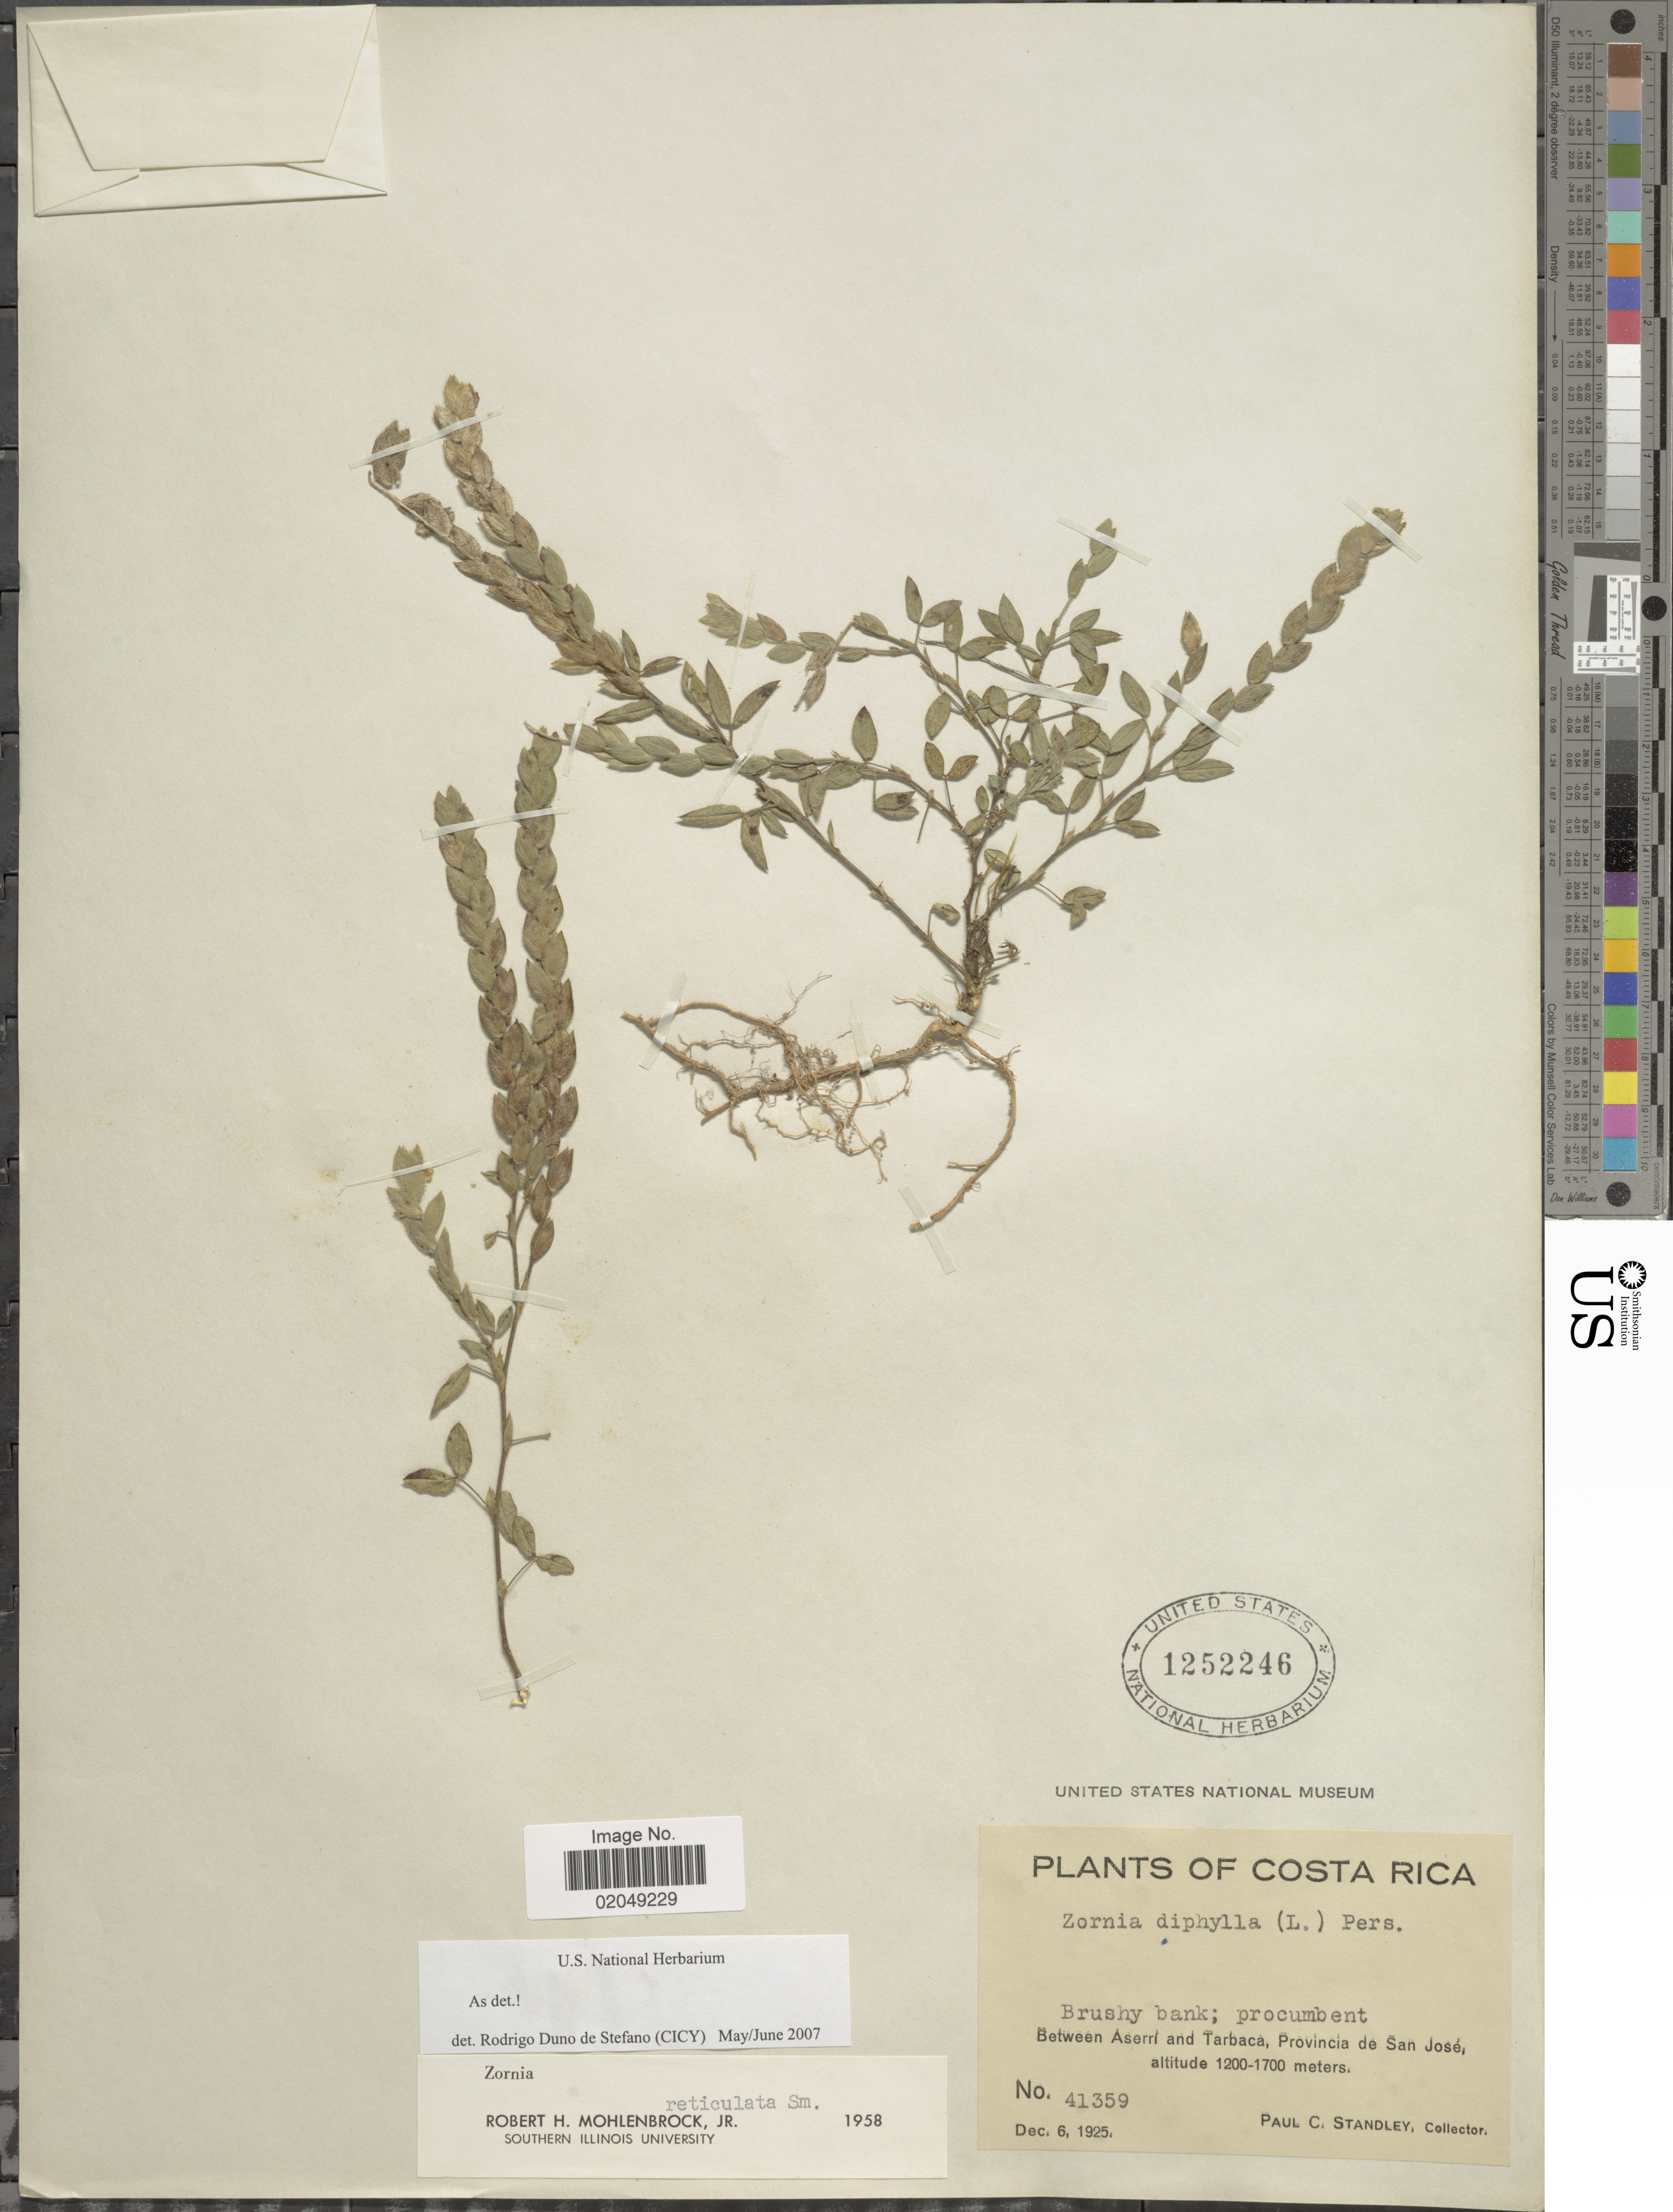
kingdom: Plantae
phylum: Tracheophyta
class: Magnoliopsida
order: Fabales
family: Fabaceae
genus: Zornia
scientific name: Zornia reticulata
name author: Sm.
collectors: P. C. Standley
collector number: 41359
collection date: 1925-12-06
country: Costa Rica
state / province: San José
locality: Brushy bank, between Aserri and Tarbaca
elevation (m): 1200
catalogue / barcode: US 1252246